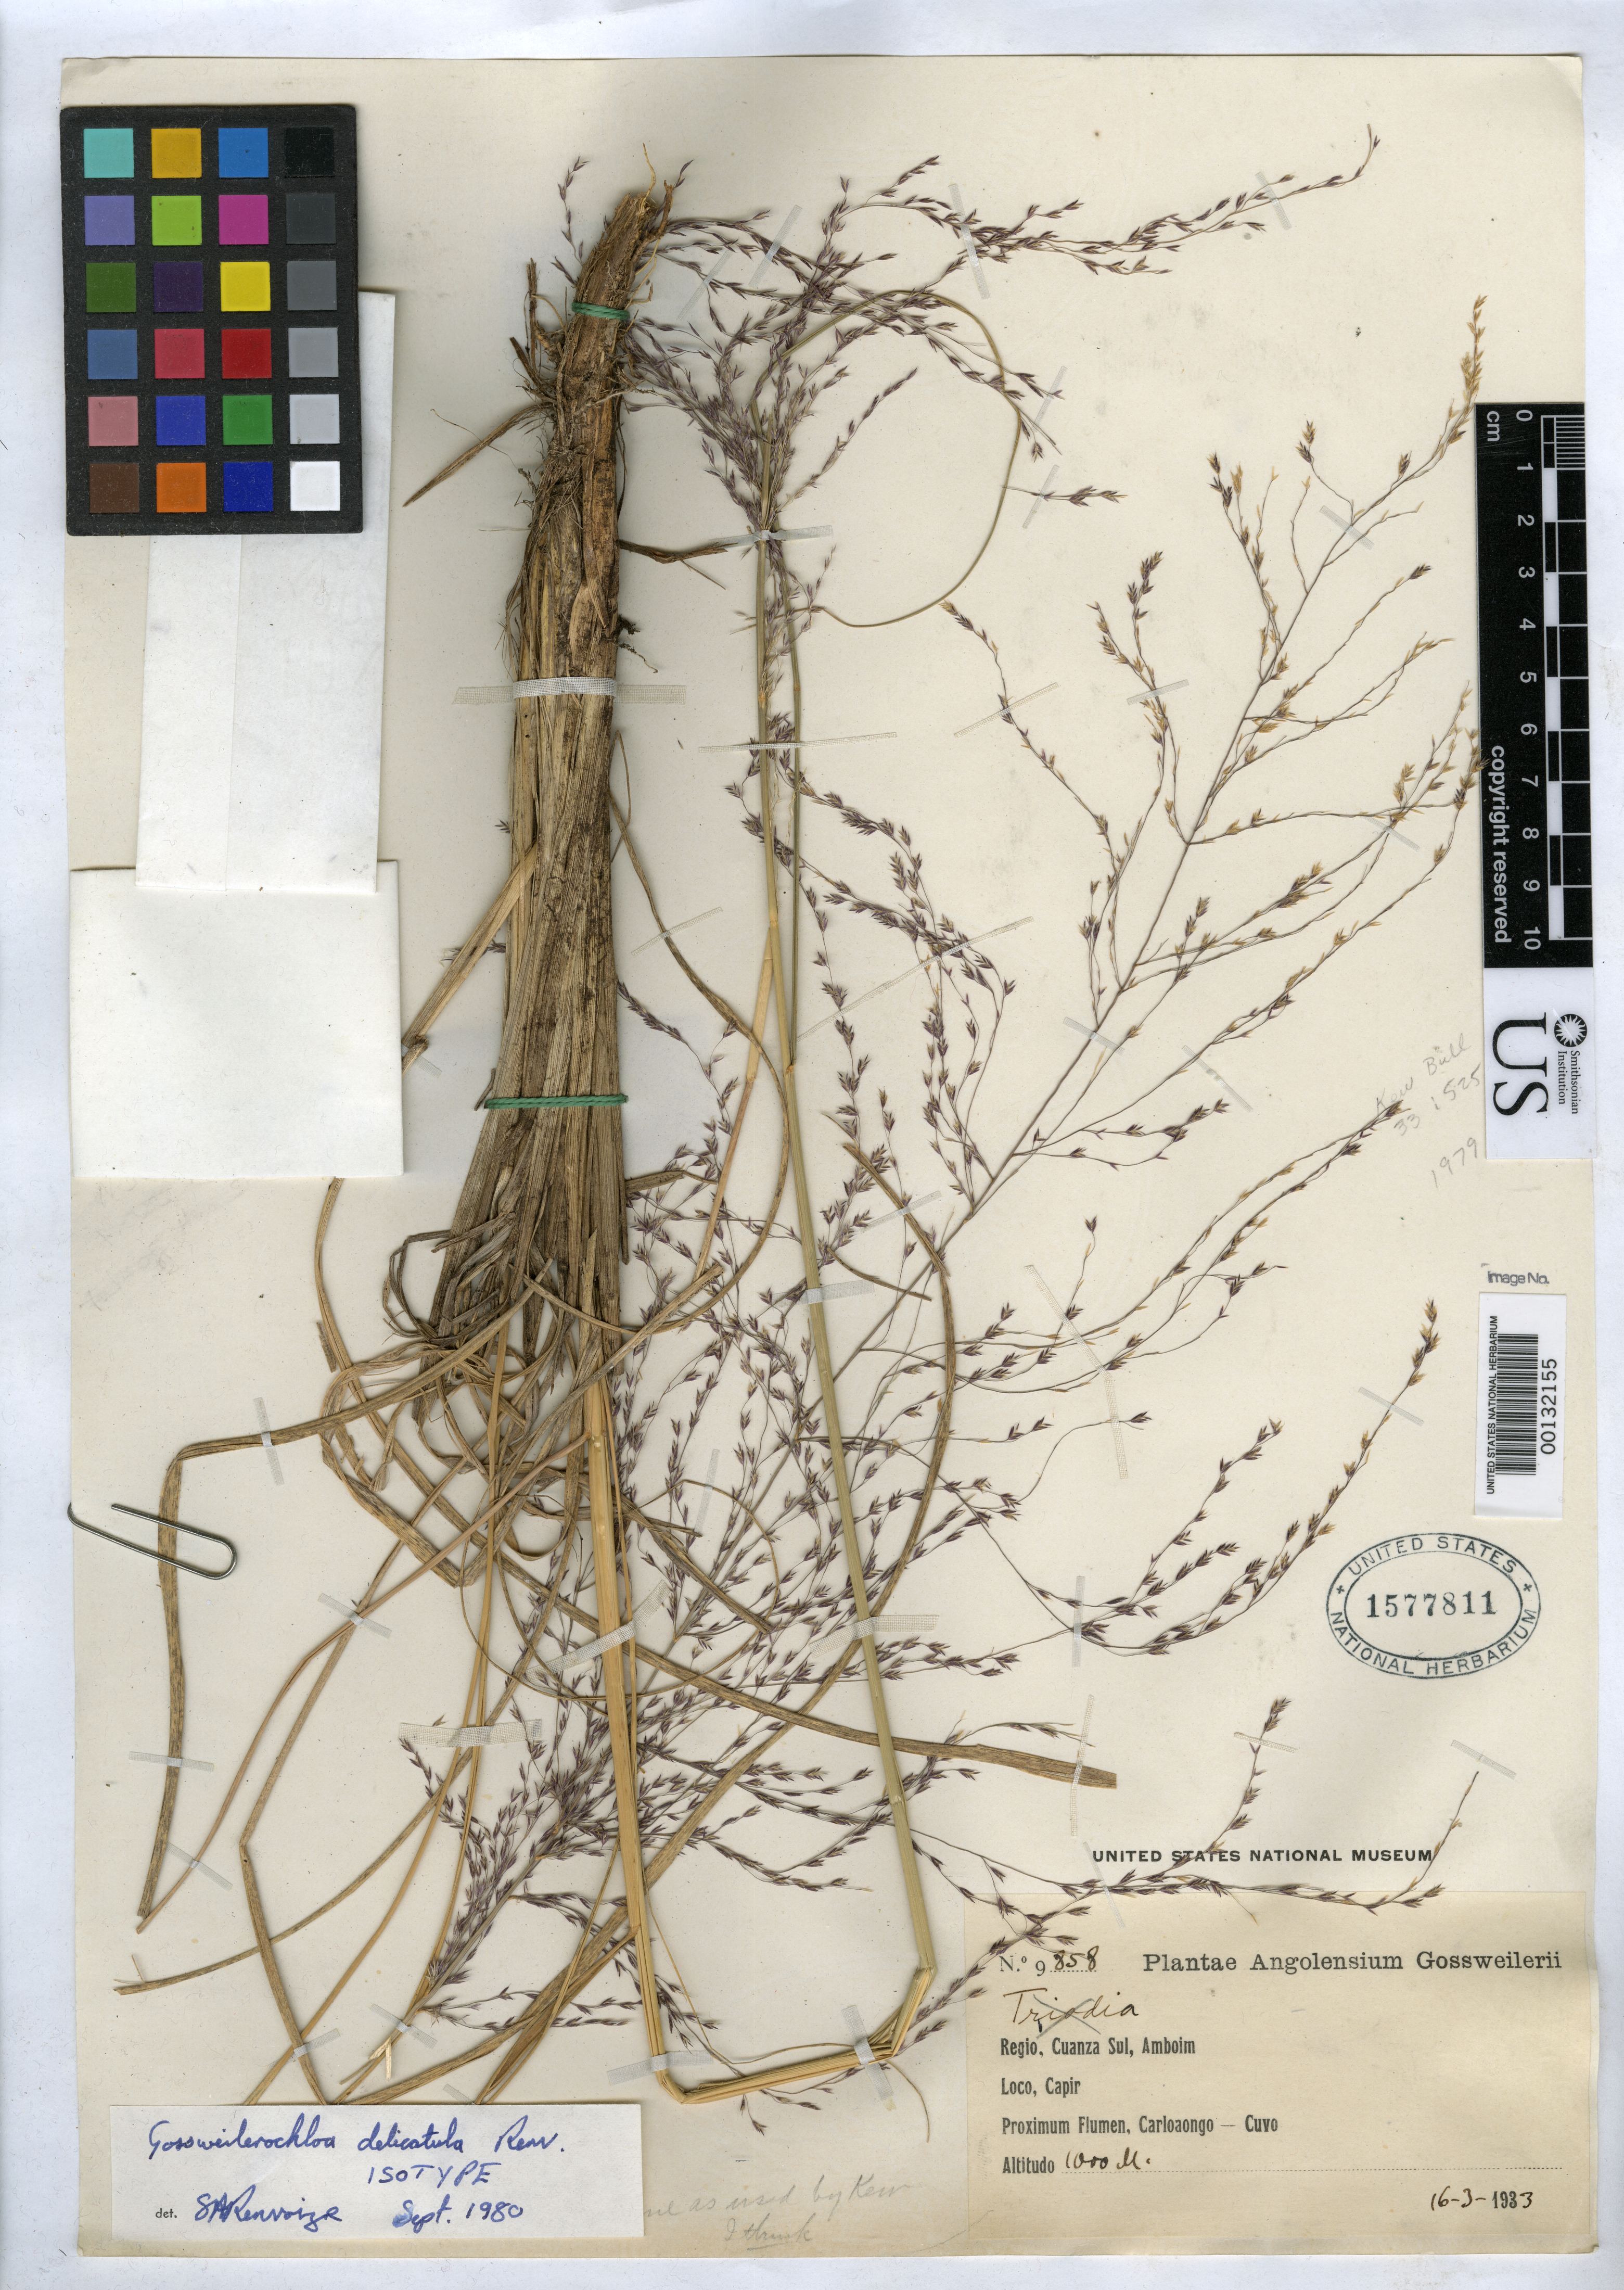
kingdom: Plantae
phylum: Tracheophyta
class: Liliopsida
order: Poales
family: Poaceae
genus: Gossweilerochloa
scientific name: Gossweilerochloa delicatula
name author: Renvoize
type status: Isotype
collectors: J. Gossweiler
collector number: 9859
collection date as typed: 16 Mar 1933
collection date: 1933-03-16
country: Angola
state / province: Cuanza Sul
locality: Cuanza Sul, Amboim, Capir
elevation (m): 1000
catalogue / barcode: US 1577811